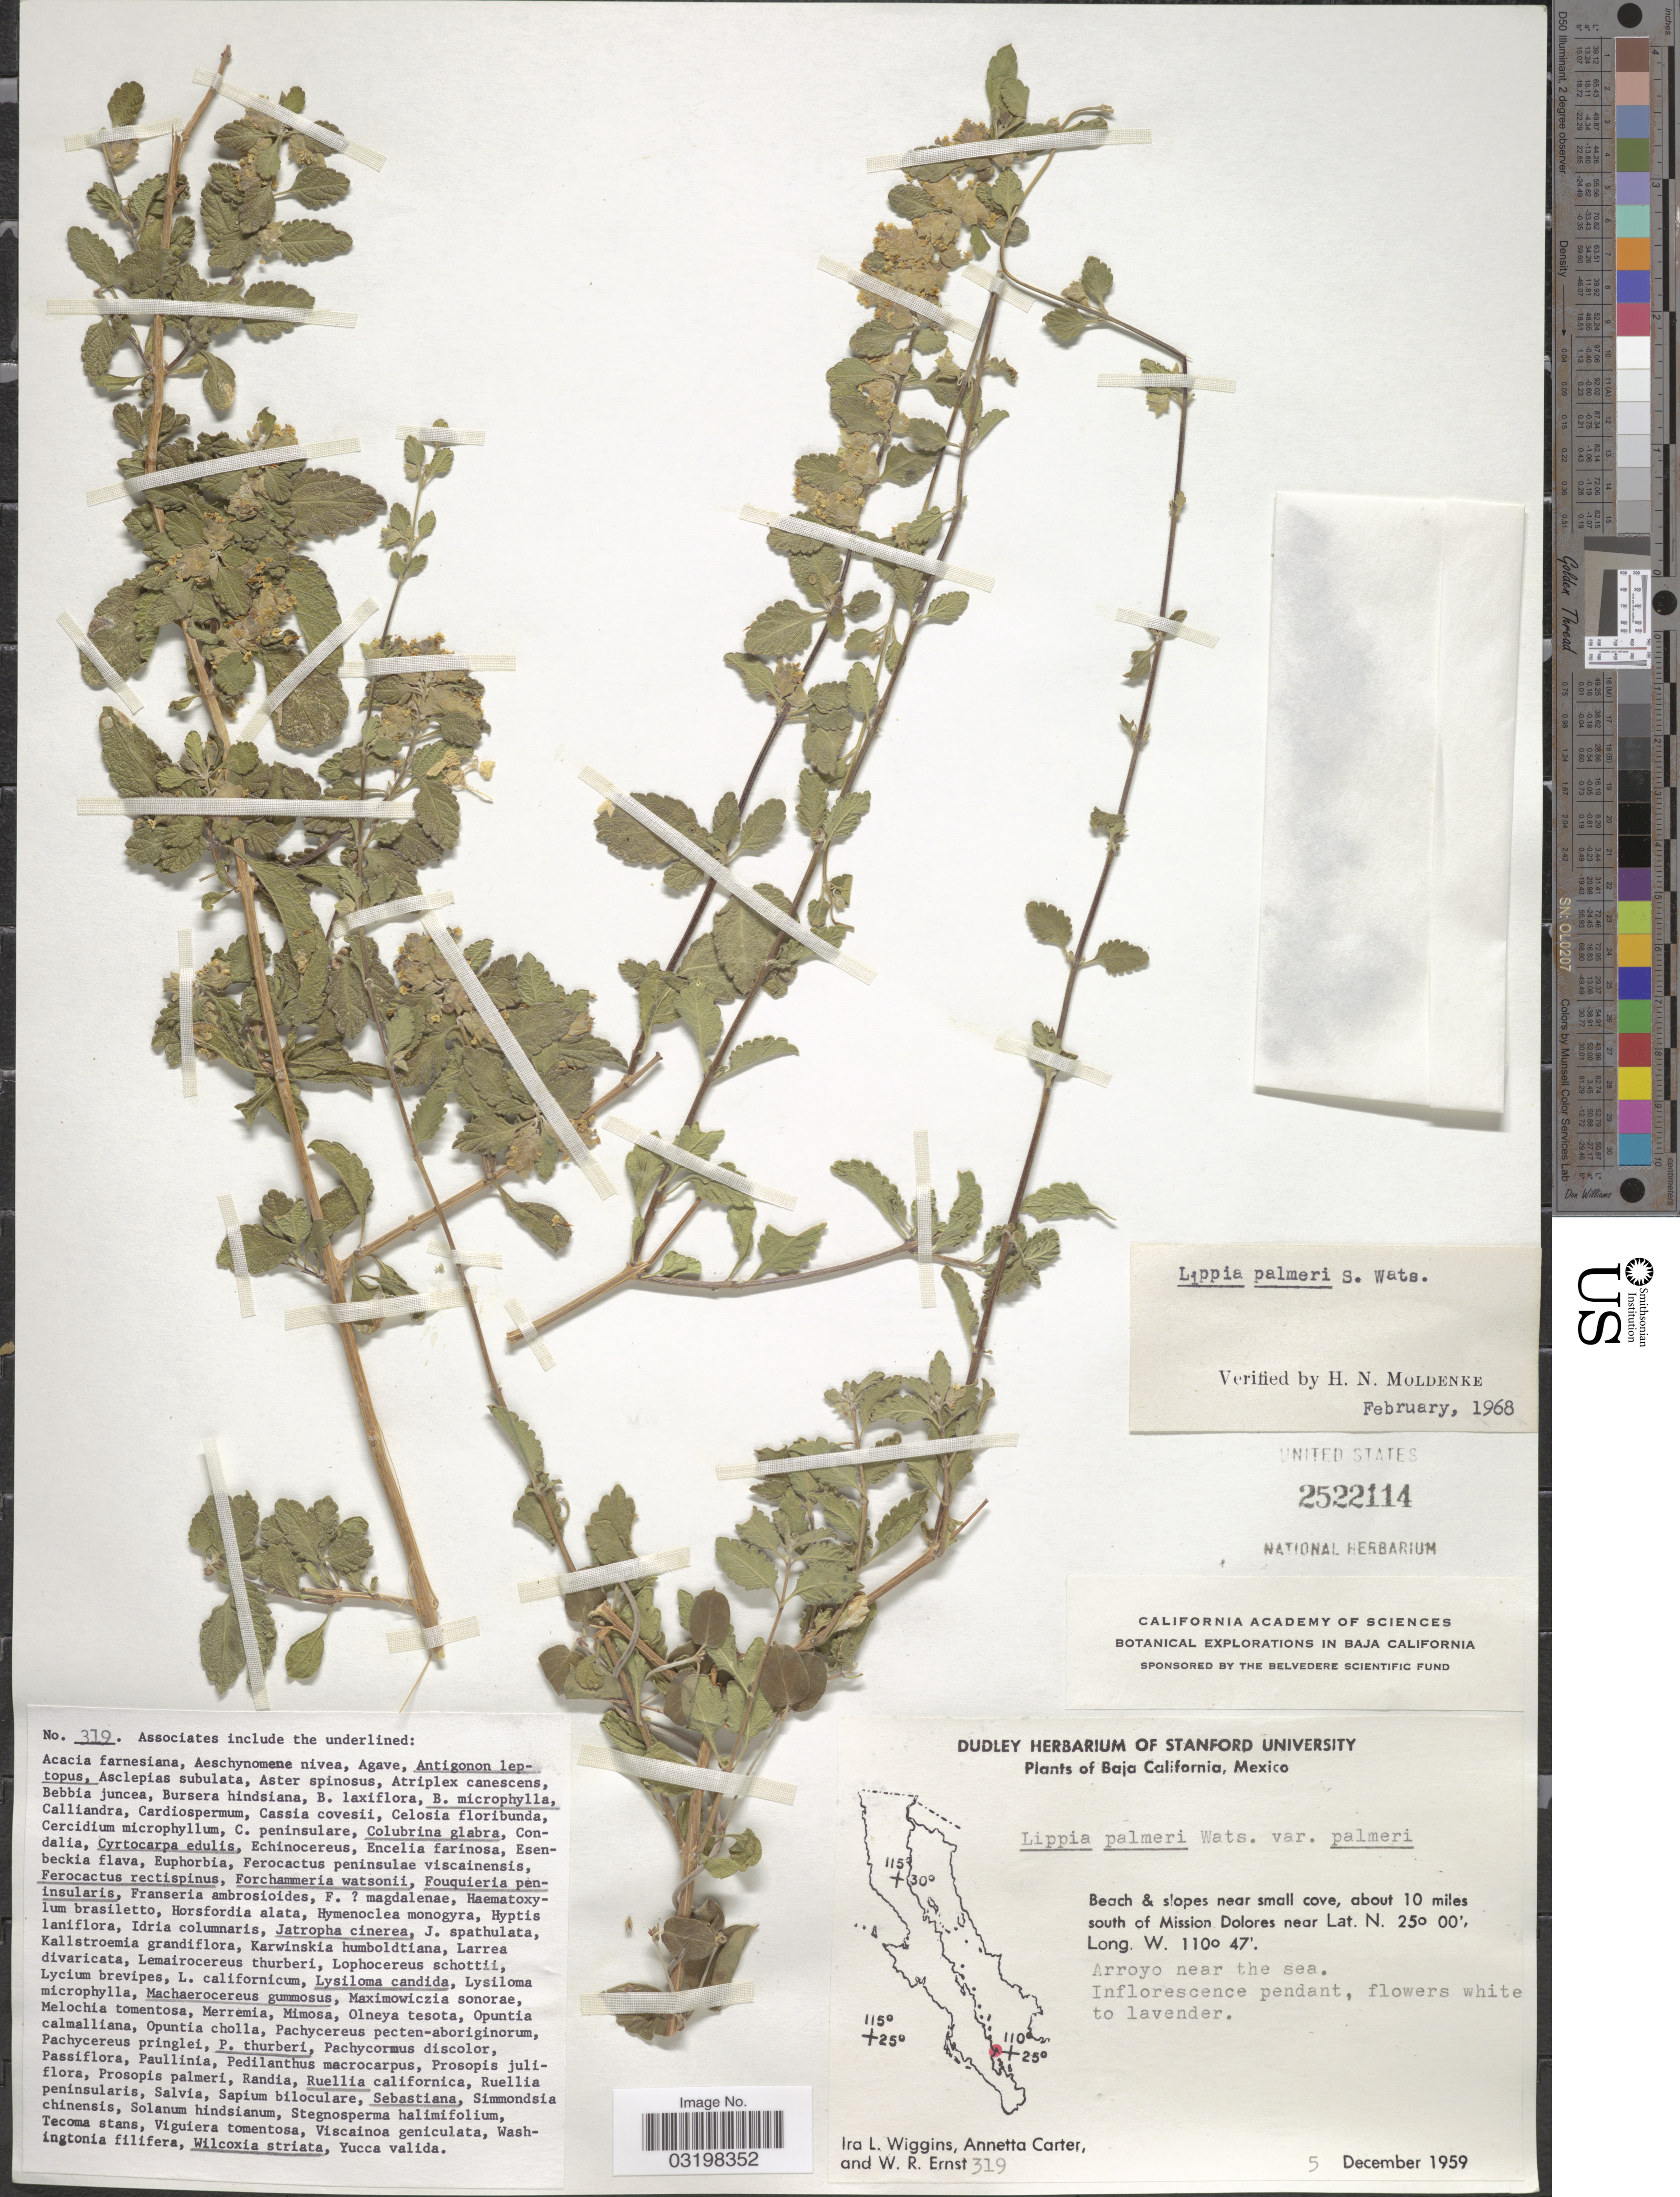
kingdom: Plantae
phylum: Tracheophyta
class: Magnoliopsida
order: Lamiales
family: Verbenaceae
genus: Lippia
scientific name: Lippia palmeri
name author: S. Watson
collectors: I. L. Wiggins, A. Carter & W. R. Ernst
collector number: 319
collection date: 1959-12-05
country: Mexico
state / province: Baja California Sur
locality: Beach & slopes near small cove, about 10 miles south of Mission Dolores. Arroyo near the sea.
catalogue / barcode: US 2522114